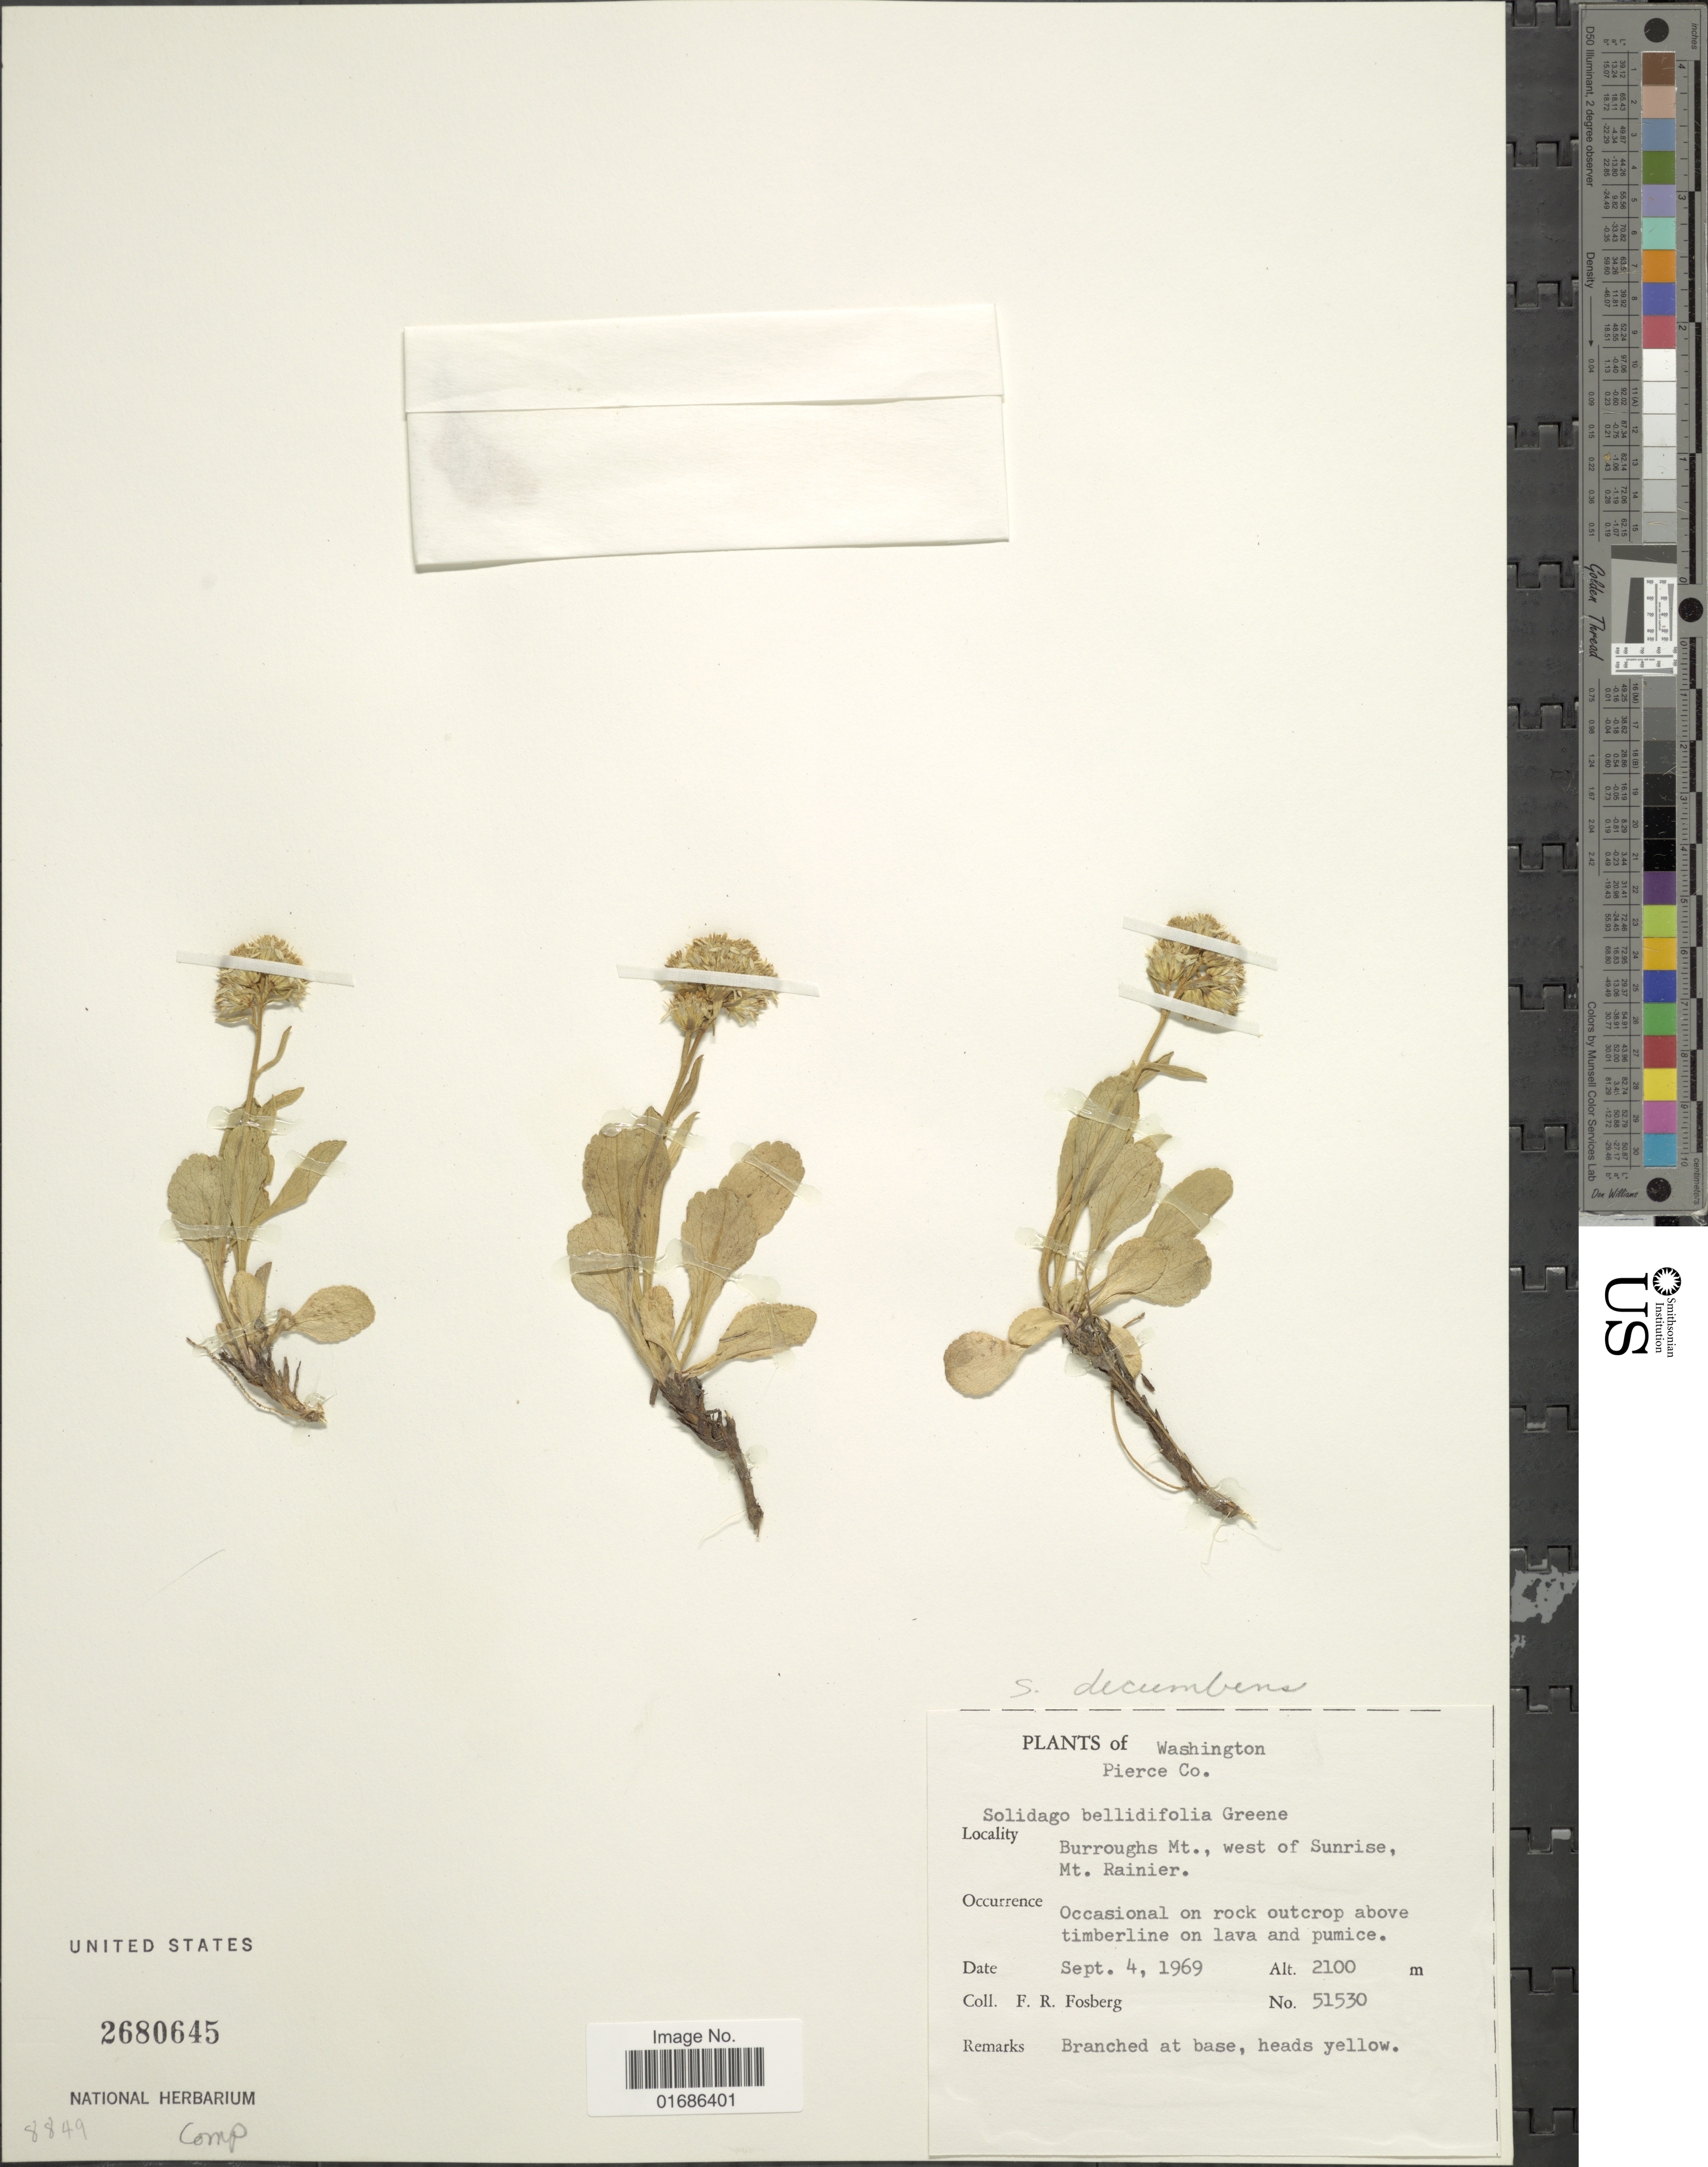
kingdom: Plantae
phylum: Tracheophyta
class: Magnoliopsida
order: Asterales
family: Asteraceae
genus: Solidago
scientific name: Solidago decumbens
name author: Greene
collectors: F. R. Fosberg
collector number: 51530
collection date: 1969-09-04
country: United States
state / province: Washington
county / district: Pierce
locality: Pierce Co. Burroughs Mt., west of Sunrise, Mt Rainier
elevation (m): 2100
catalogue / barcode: US 2680645